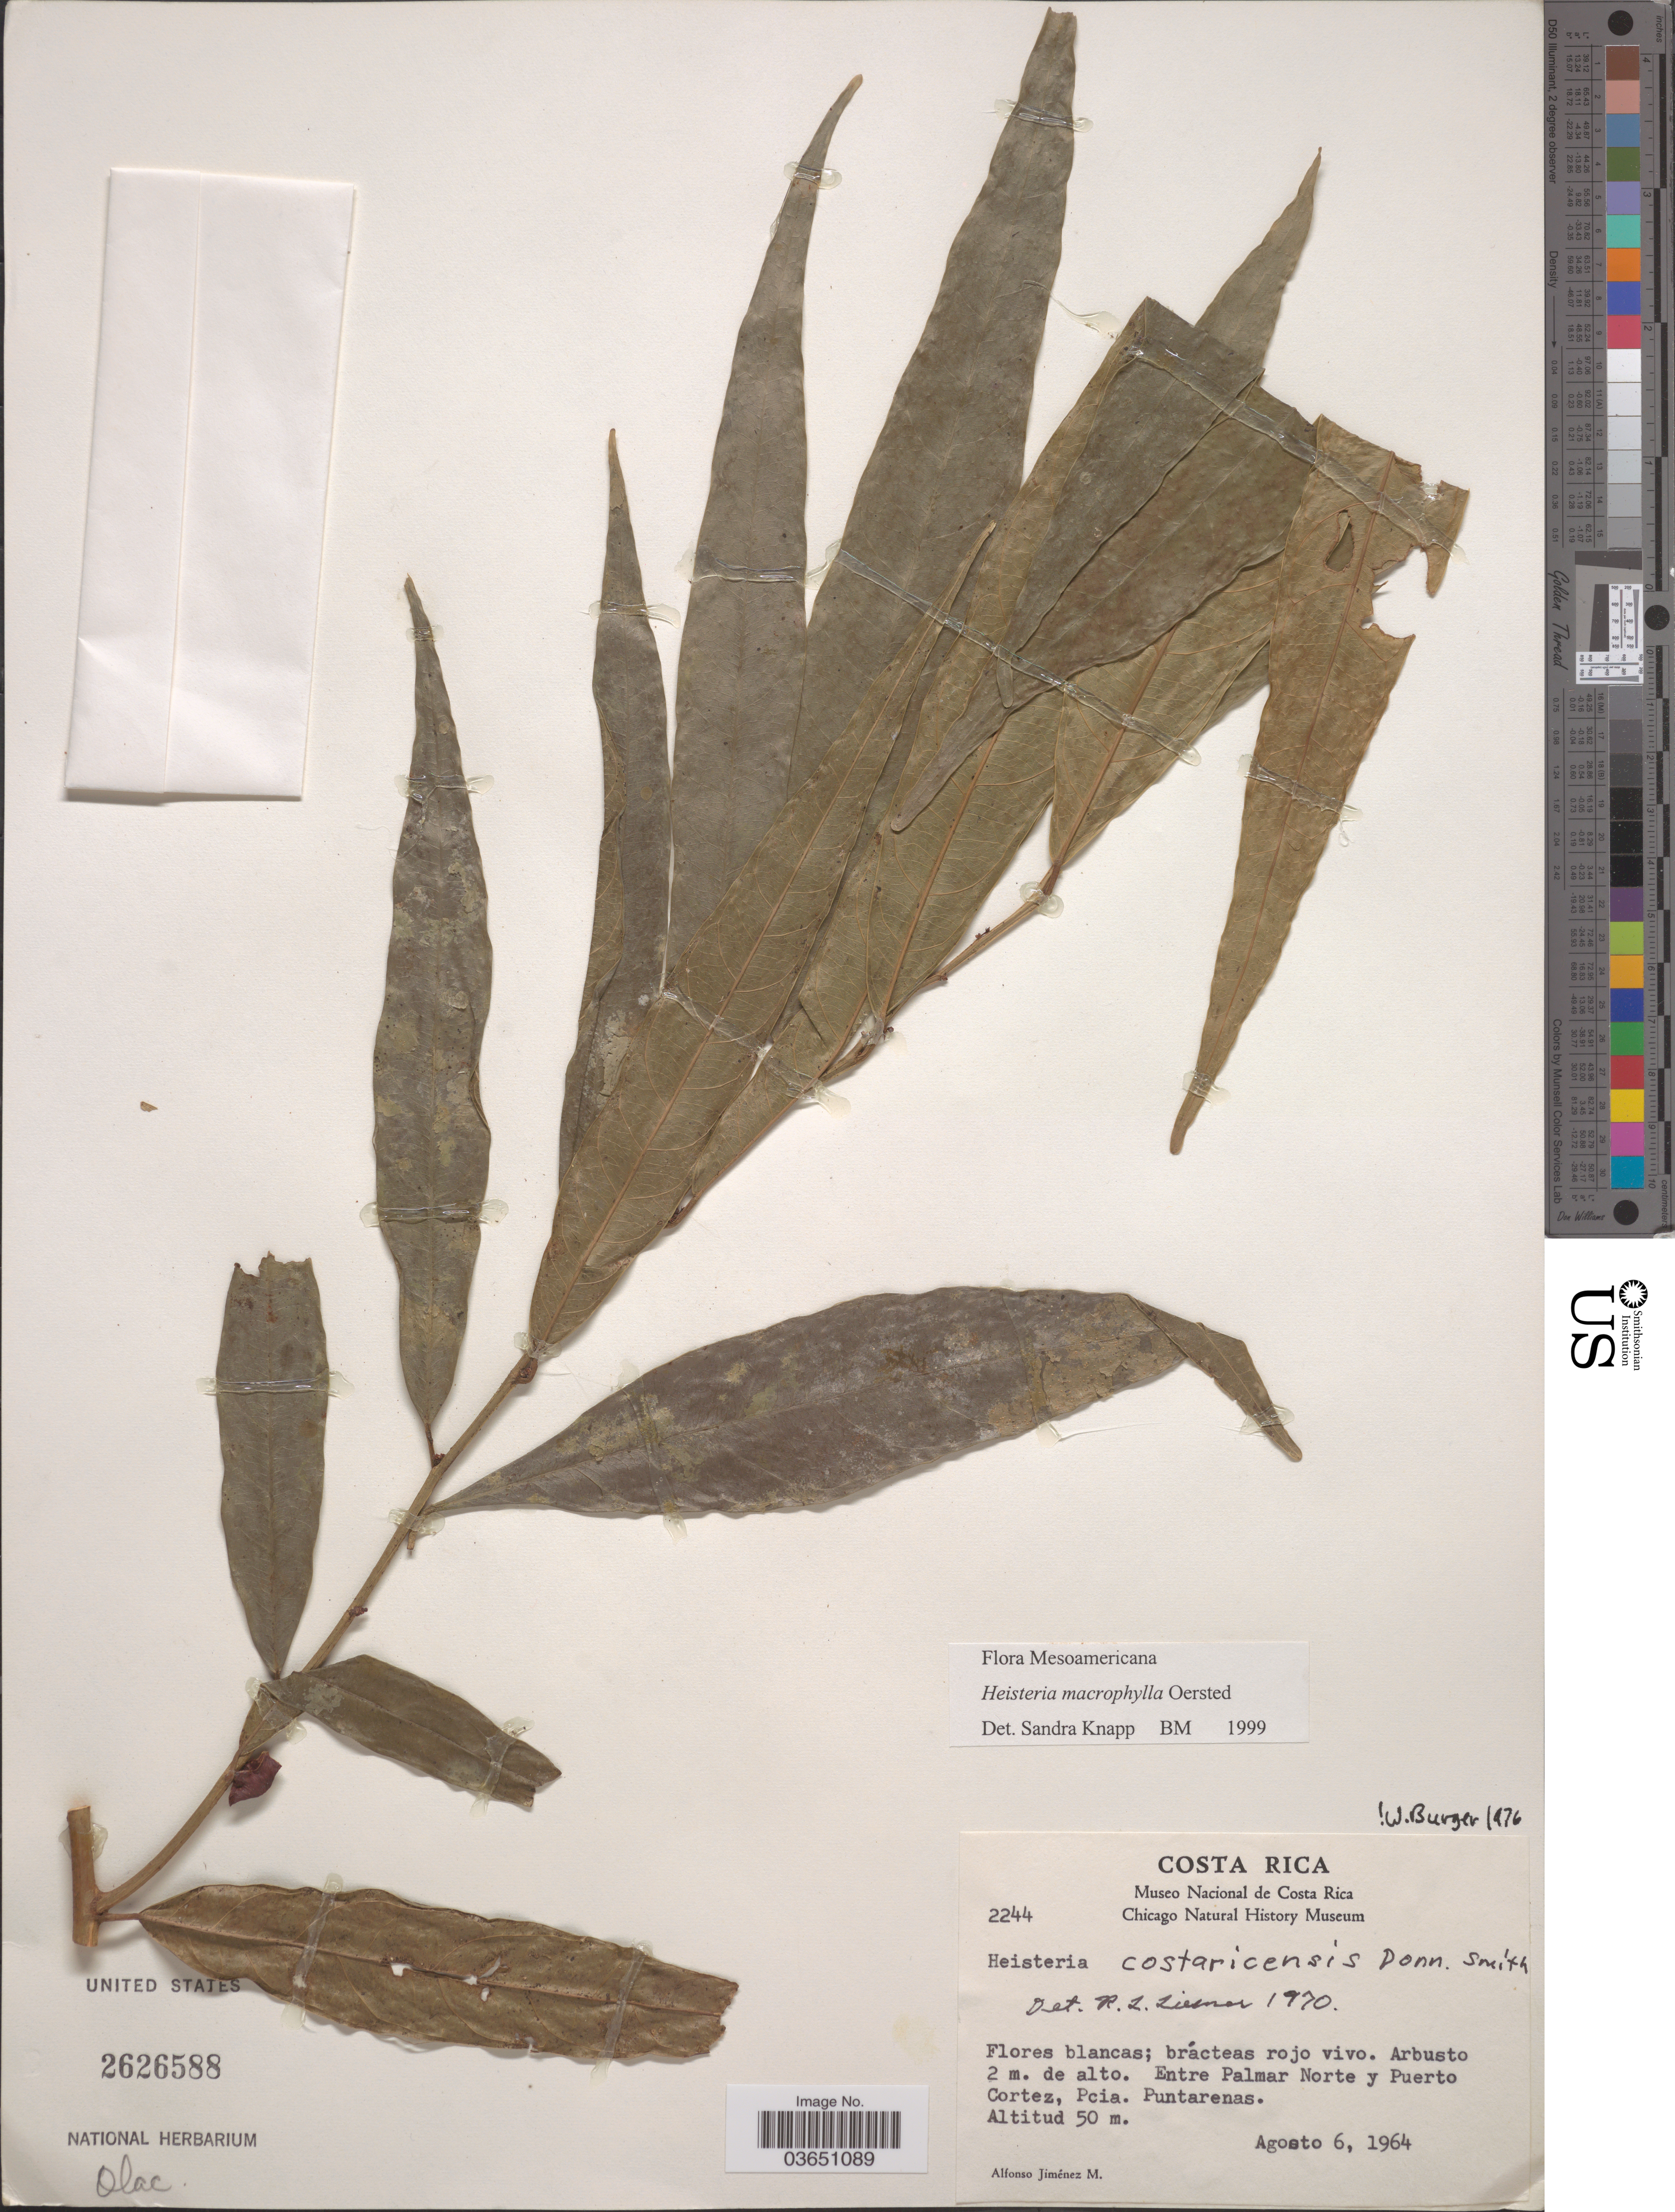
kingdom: Plantae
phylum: Tracheophyta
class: Magnoliopsida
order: Santalales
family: Erythropalaceae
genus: Heisteria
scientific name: Heisteria macrophylla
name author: Oerst.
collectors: A. Jimenez M.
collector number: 2244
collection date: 1964-08-06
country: Costa Rica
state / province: Puntarenas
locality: Entre Palmar Norte y Puerto Cortez.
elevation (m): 50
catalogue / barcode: US 2626588